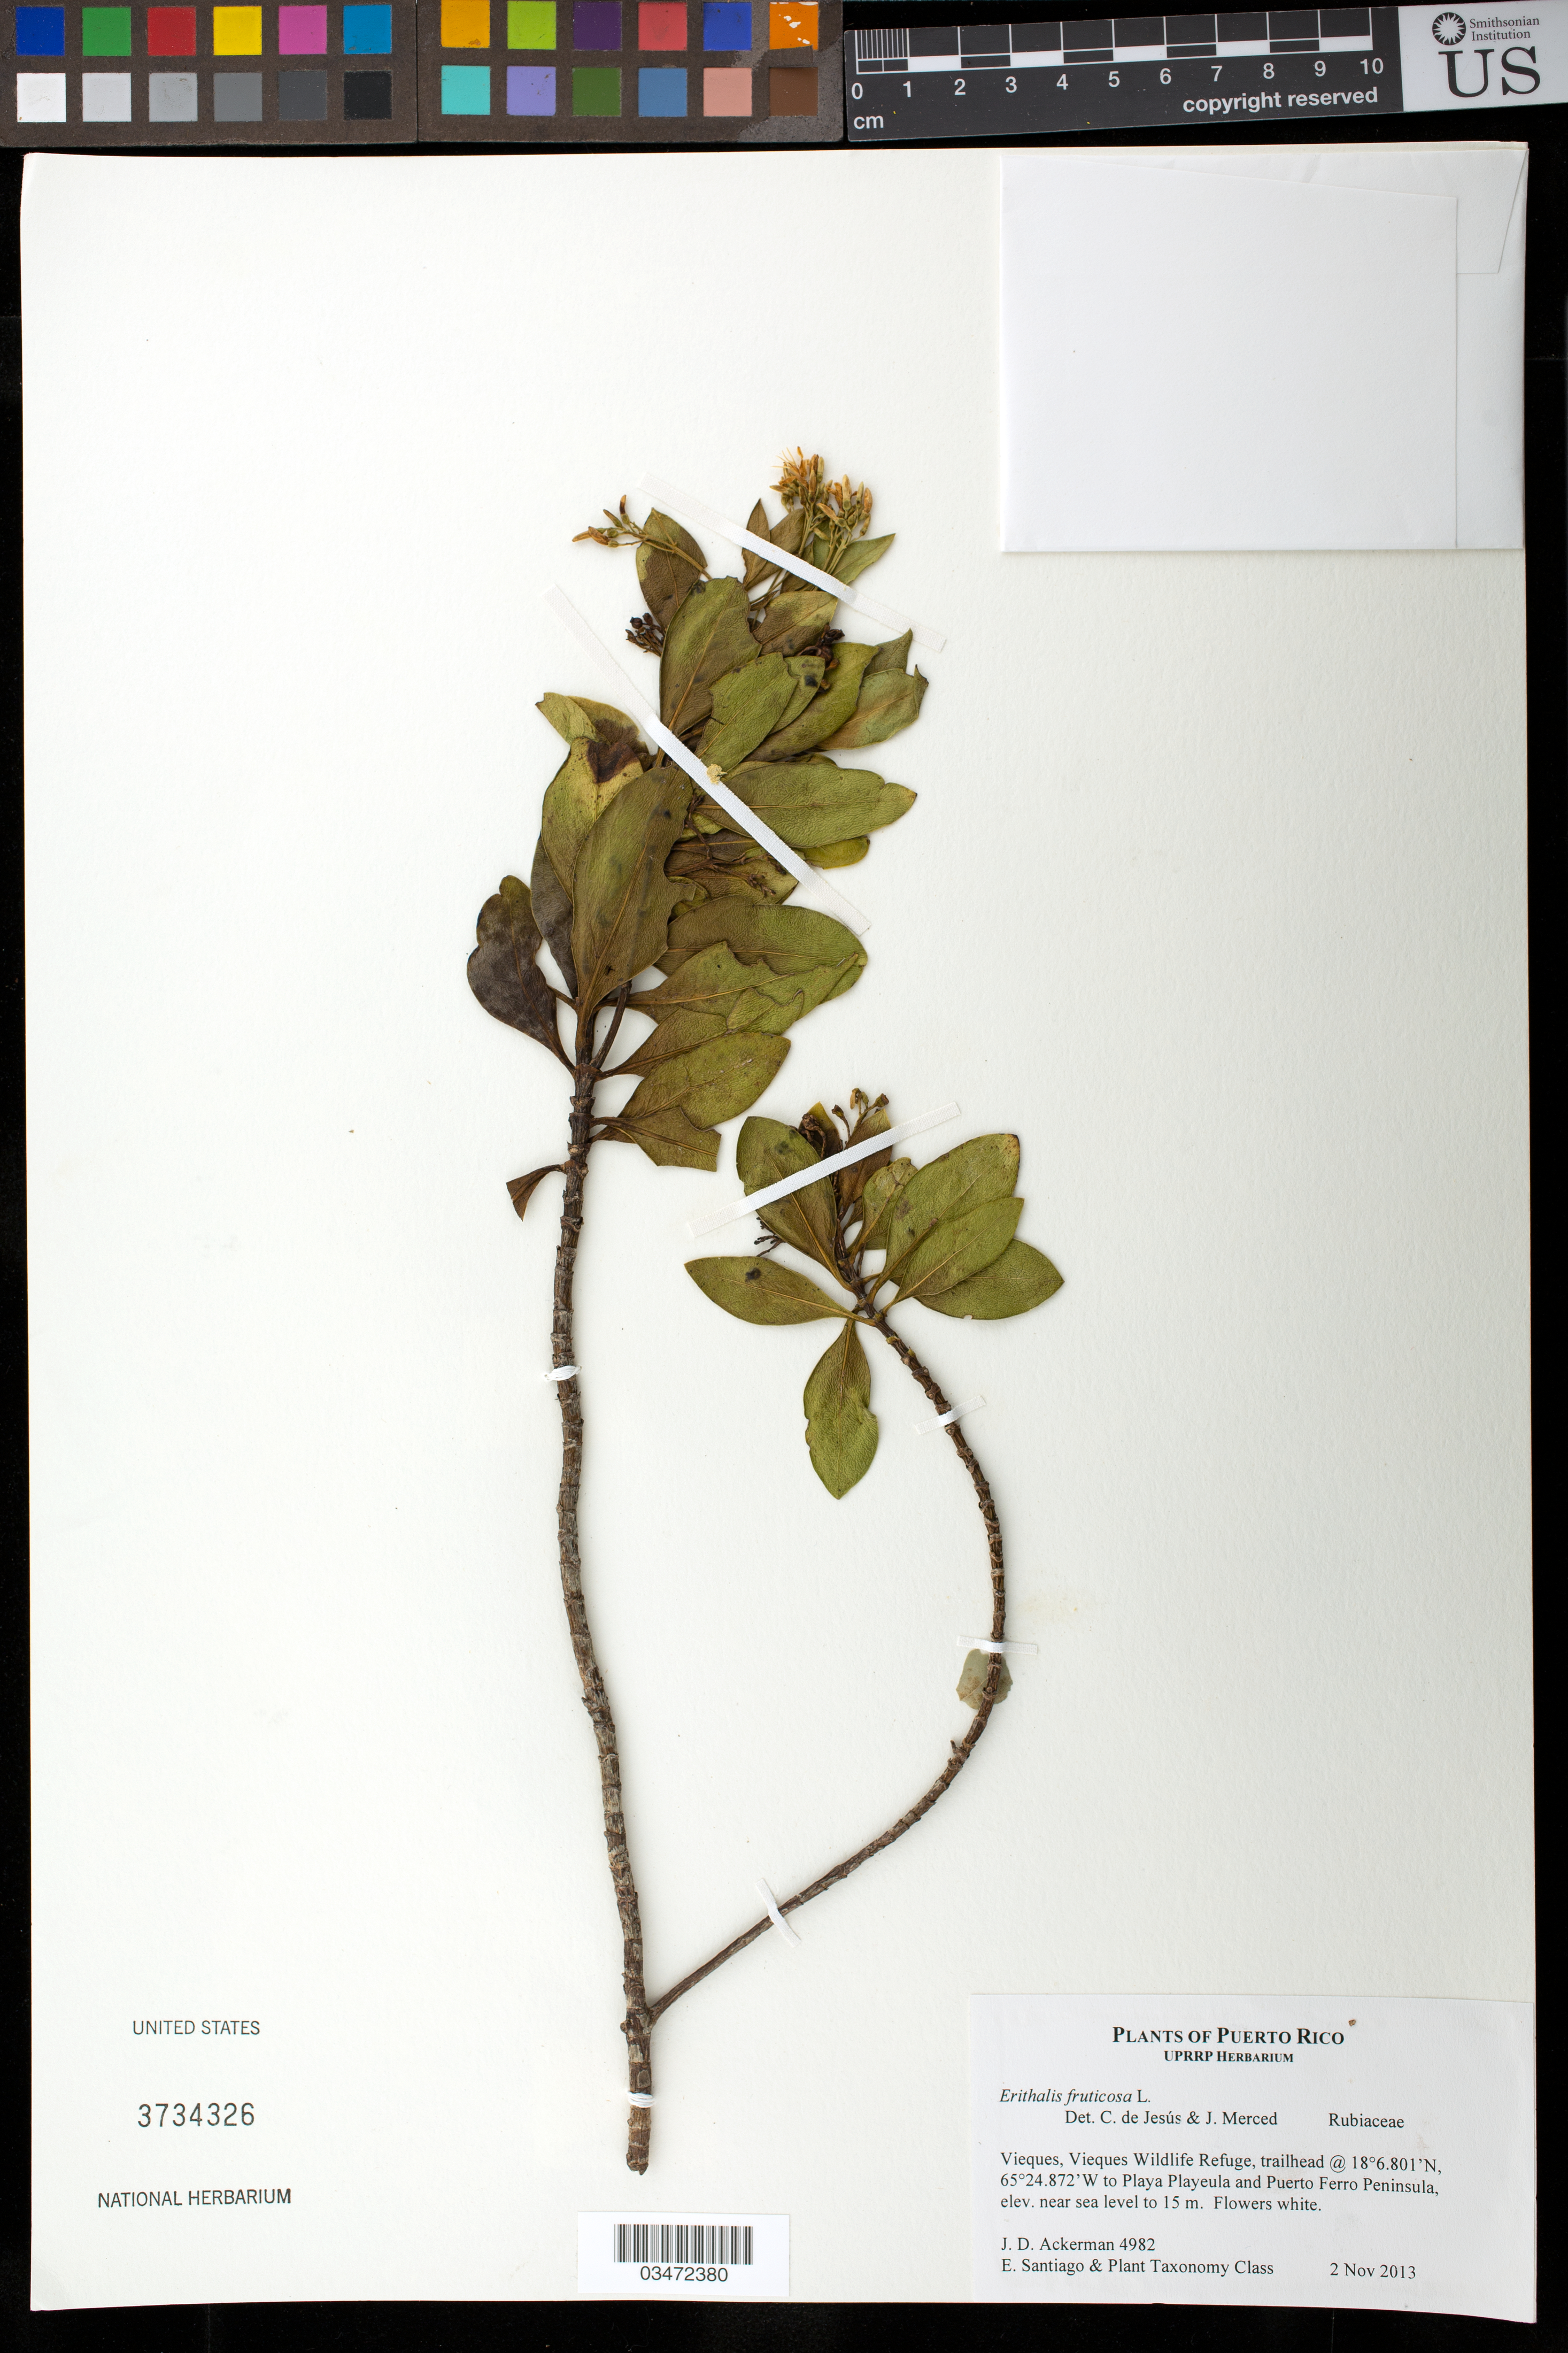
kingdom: Plantae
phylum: Tracheophyta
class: Magnoliopsida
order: Gentianales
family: Rubiaceae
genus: Erithalis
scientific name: Erithalis fruticosa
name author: L.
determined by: de Jesus, C.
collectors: J. D. Ackerman, E. Santiago & UPR Plant Taxonomy Class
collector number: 4982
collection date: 2013-11-02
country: Puerto Rico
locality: Vieques, Vieques Wildlife Refuge, trailhead to Playa Playeula and Puerto Ferro Peninsula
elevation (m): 0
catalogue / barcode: US 3734326